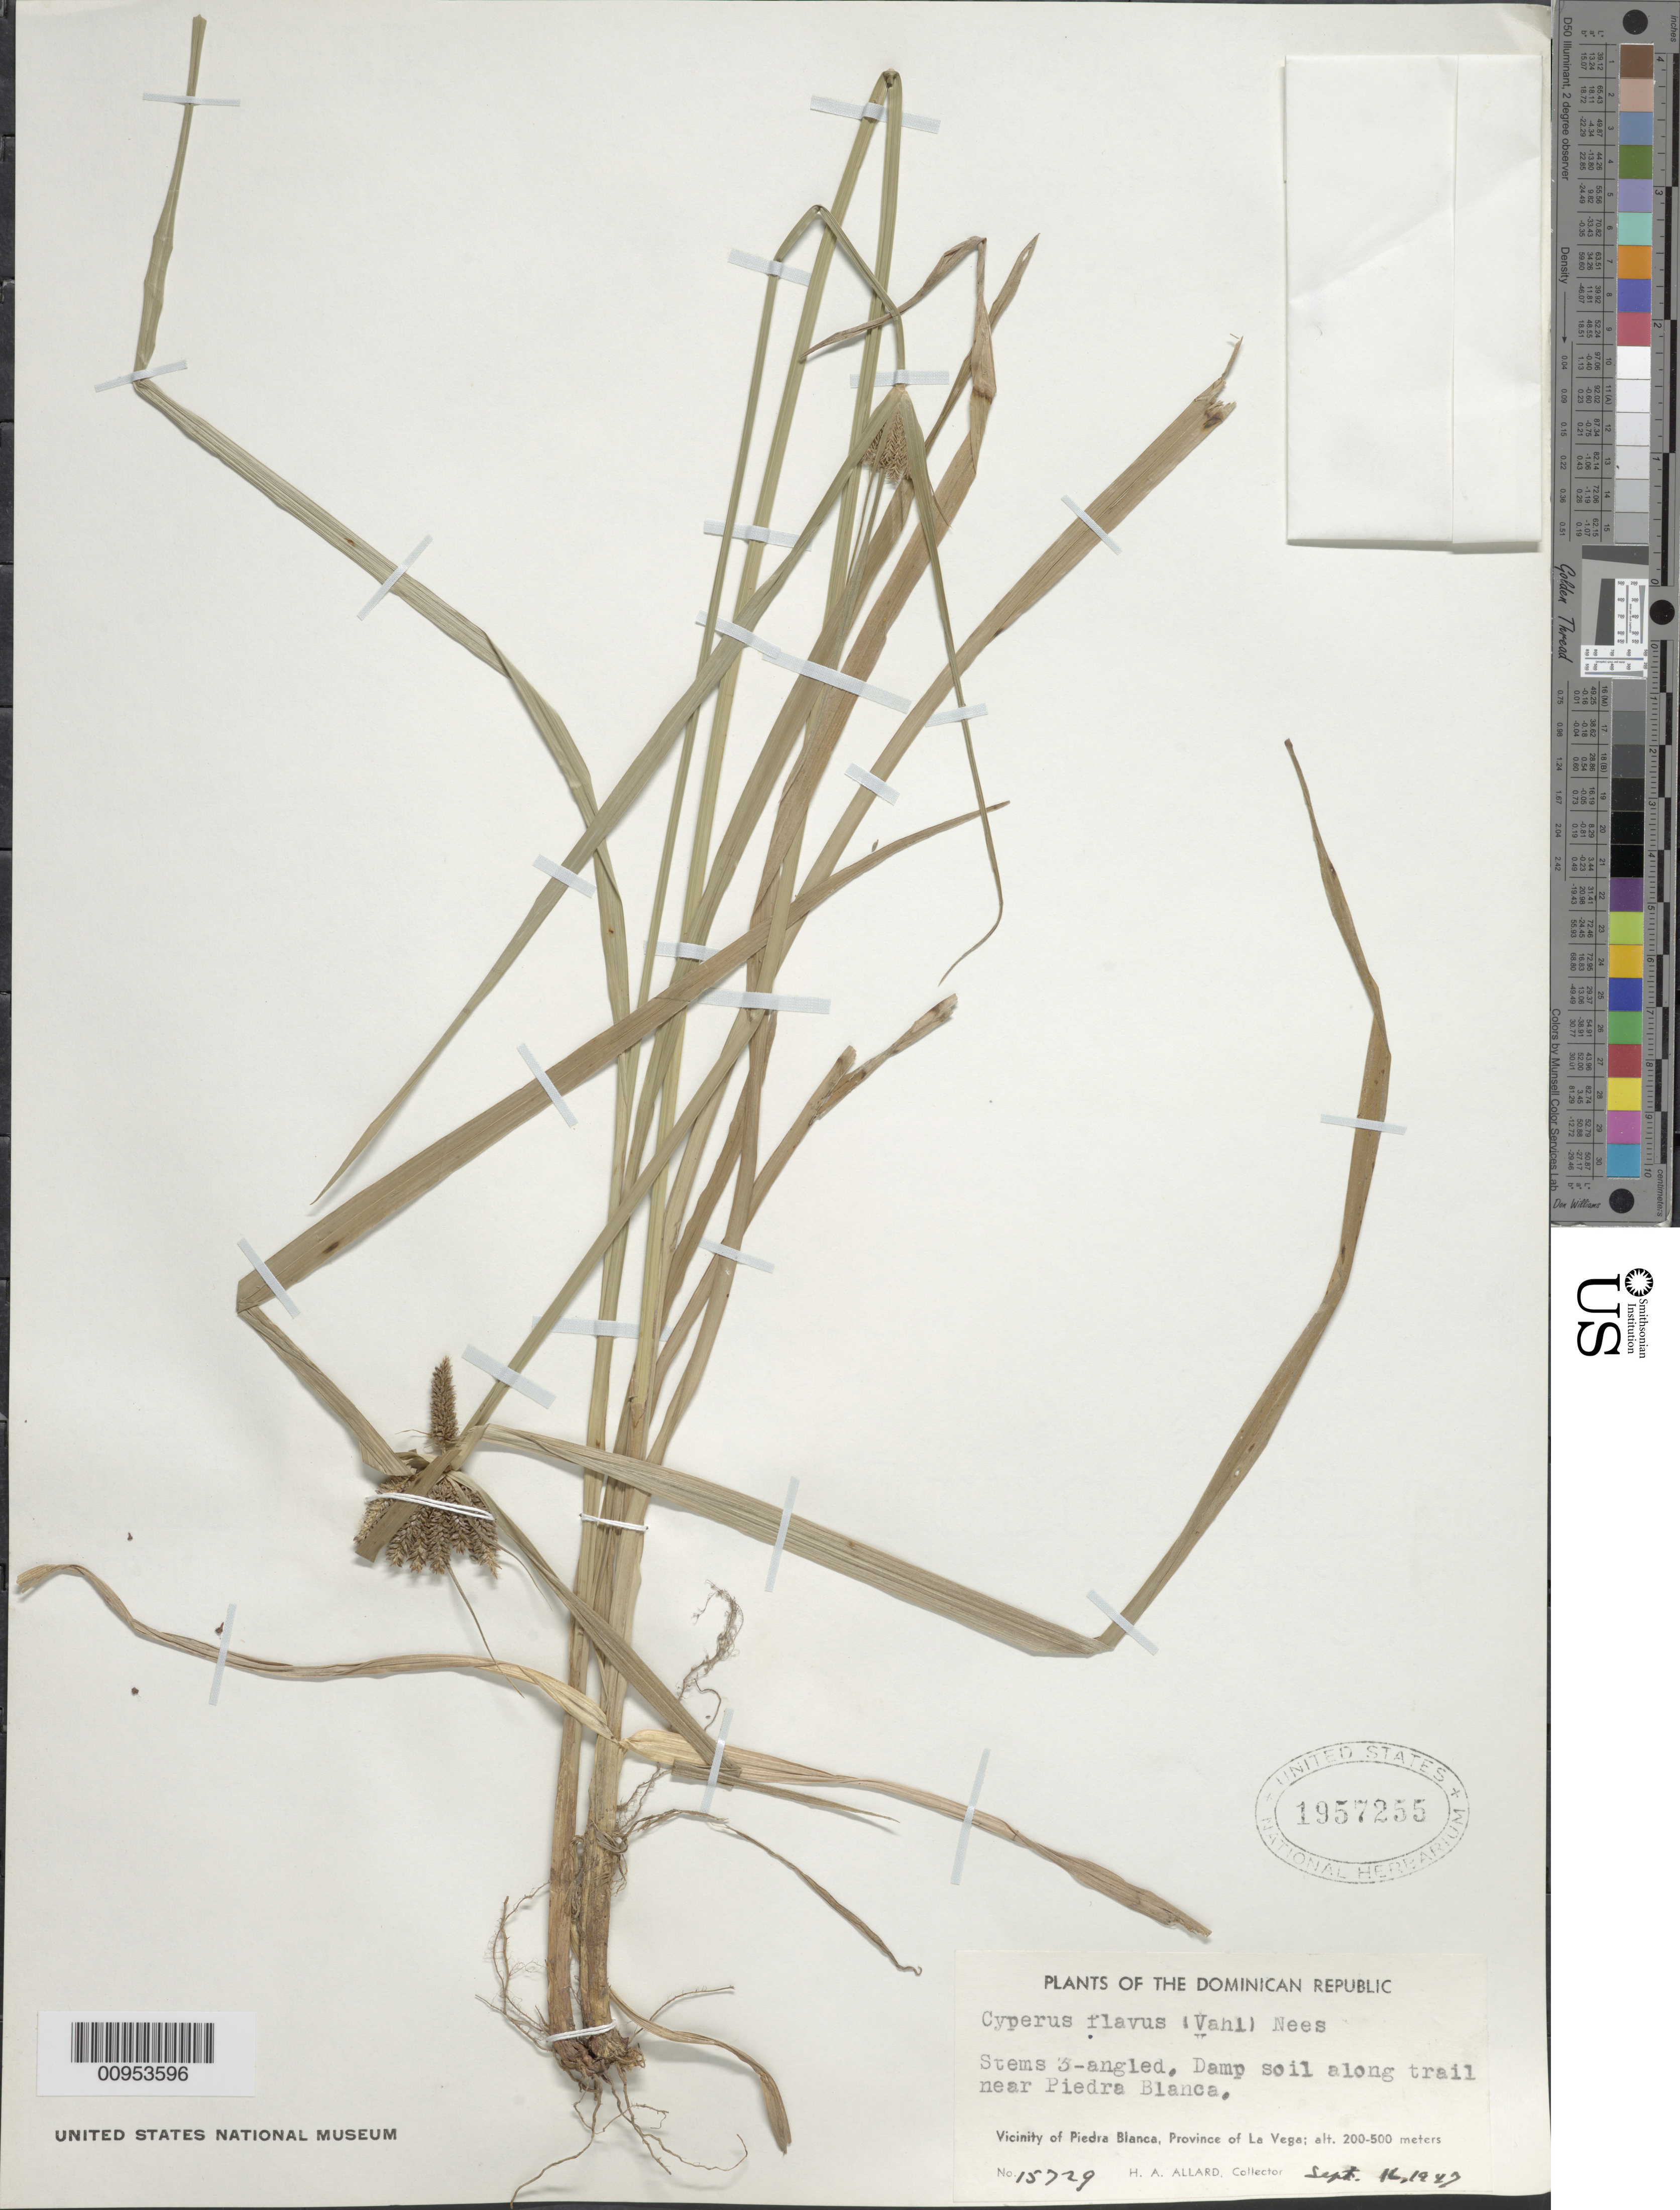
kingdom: Plantae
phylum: Tracheophyta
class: Liliopsida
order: Poales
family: Cyperaceae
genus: Cyperus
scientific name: Cyperus aggregatus var. aggregatus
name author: (Willd.) Endl.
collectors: H. A. Allard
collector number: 15729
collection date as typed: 16 Sep 1947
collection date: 1947-09-16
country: Dominican Republic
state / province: La Vega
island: Hispaniola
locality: Vicinity of Pieda Blanca, along trail near Piedra Blanca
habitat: Damp soil along trail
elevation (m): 200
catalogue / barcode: US 1957255